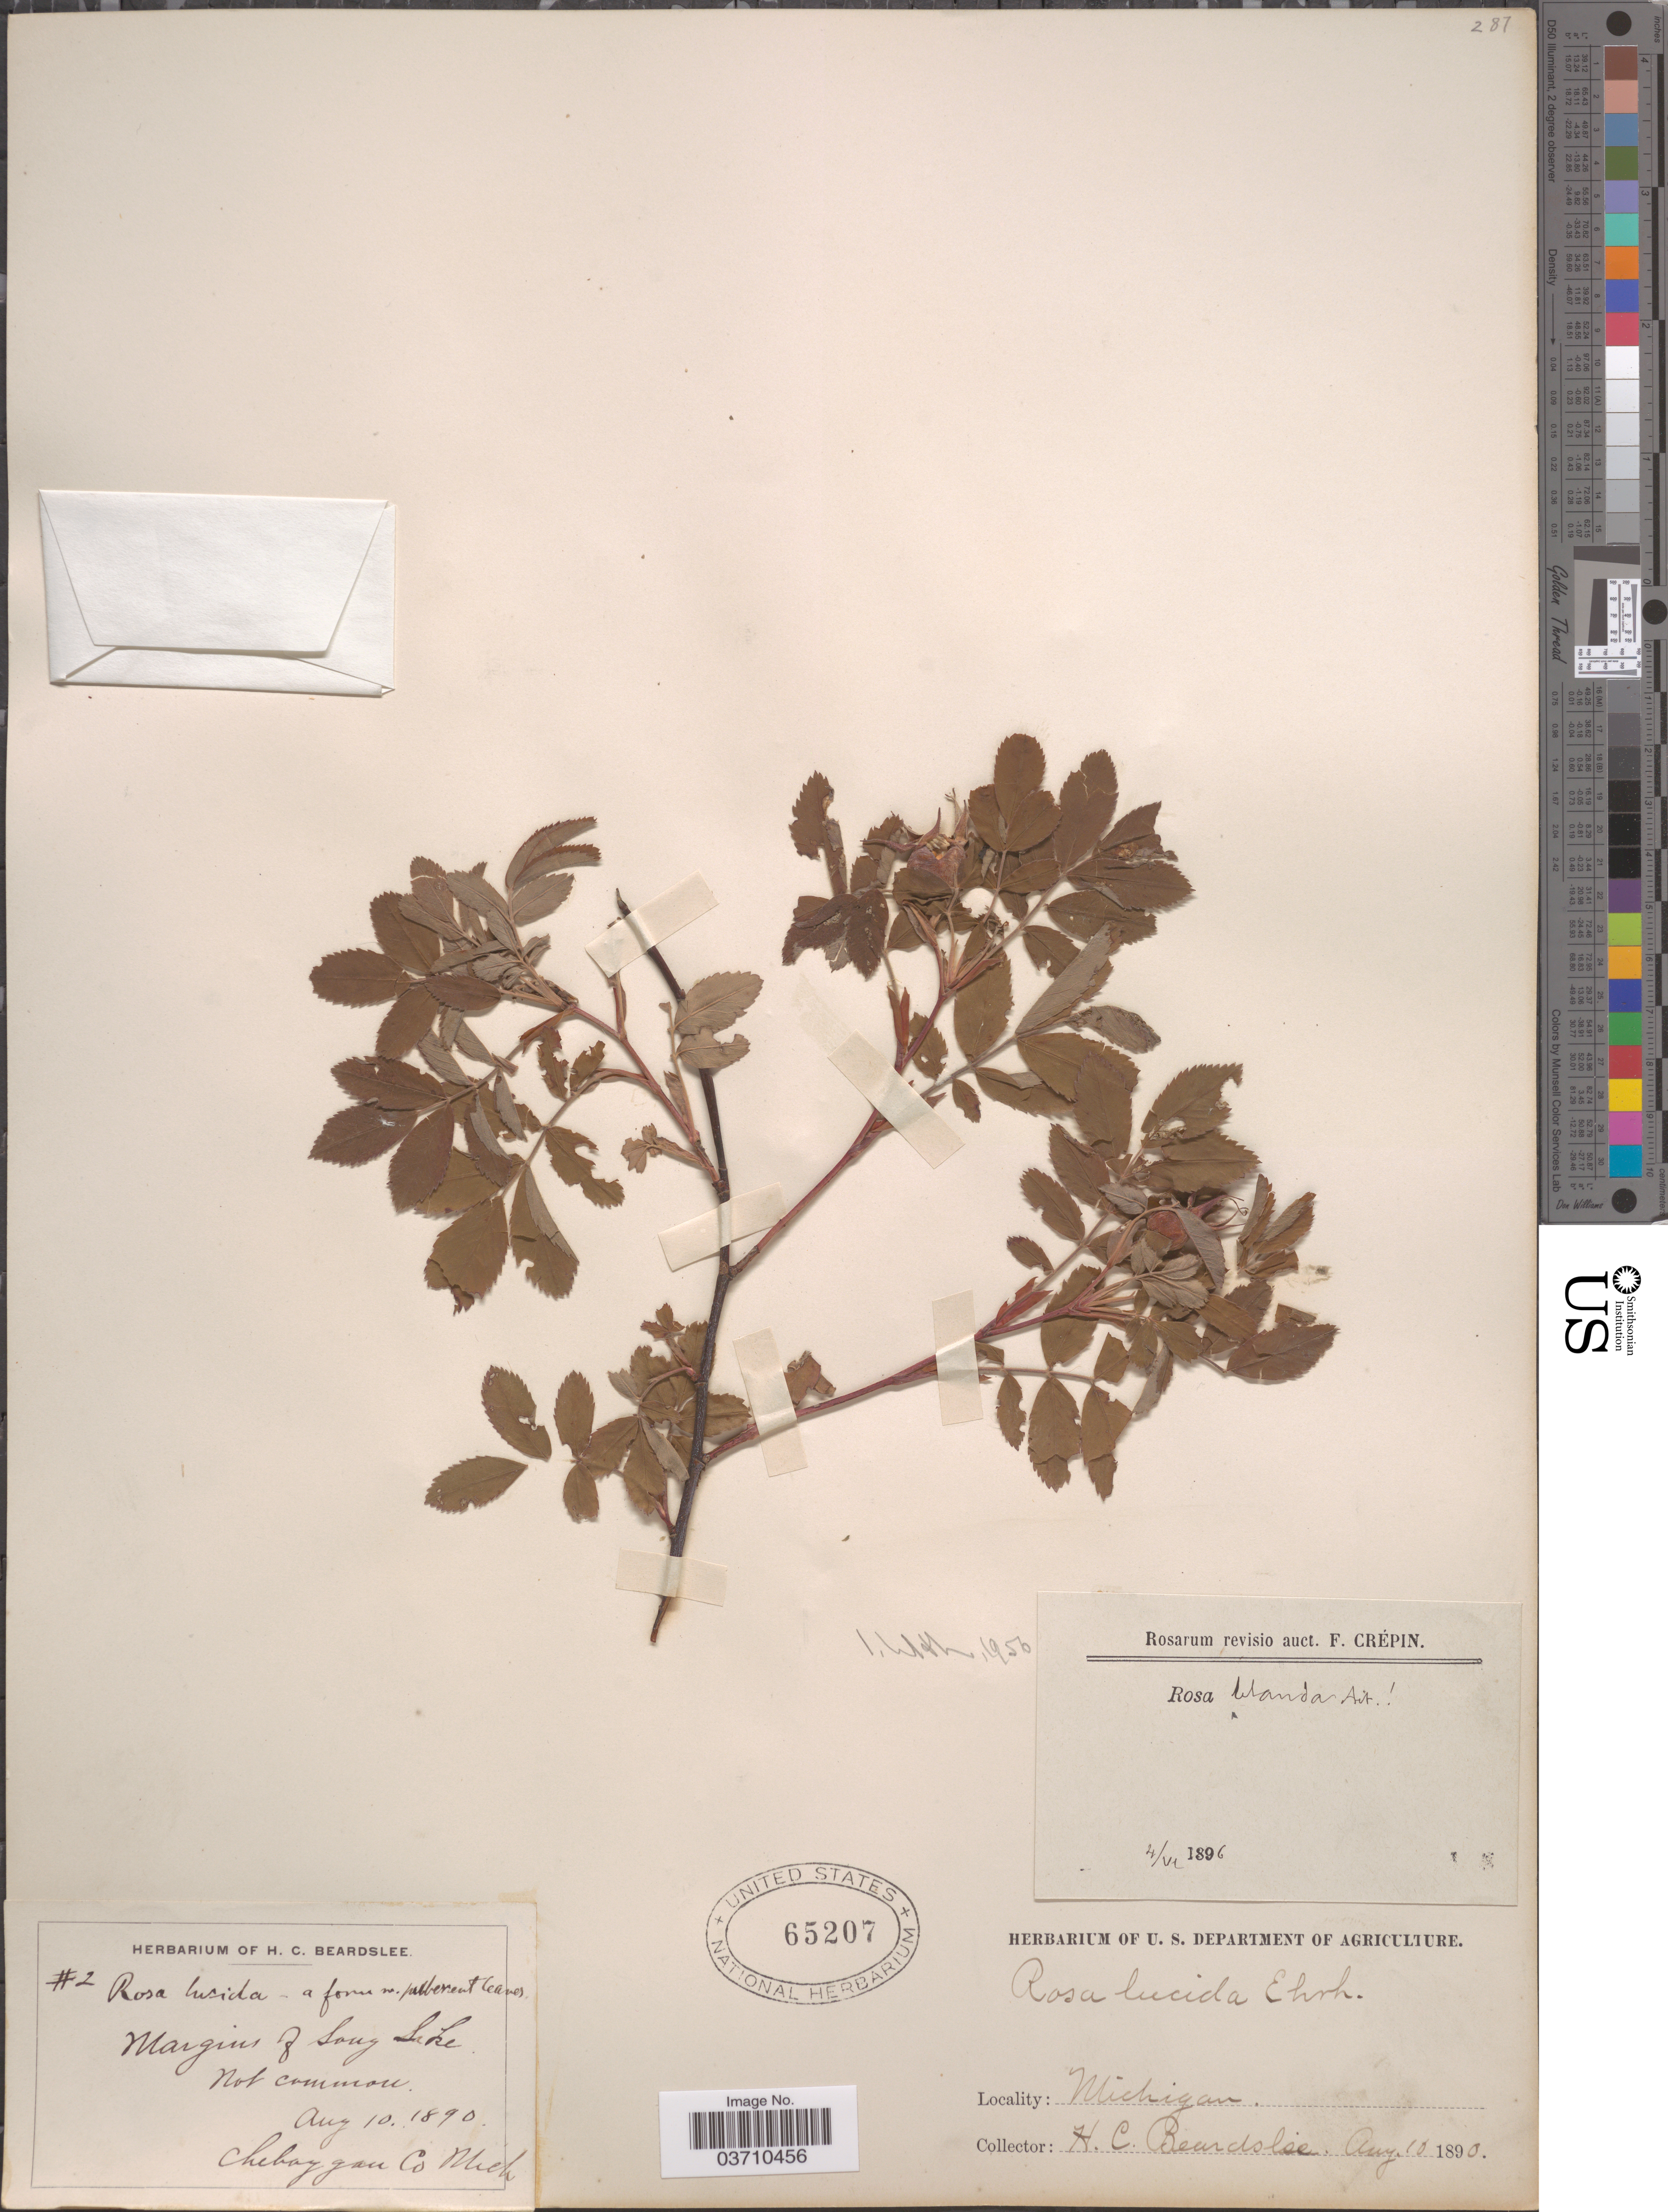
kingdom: Plantae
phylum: Tracheophyta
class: Magnoliopsida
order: Rosales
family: Rosaceae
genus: Rosa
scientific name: Rosa blanda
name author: Aiton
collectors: H. Beardslee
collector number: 2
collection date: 1890-08-10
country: United States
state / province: Michigan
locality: Margins of Long Lake. Cheboygan Co.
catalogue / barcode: US 65207